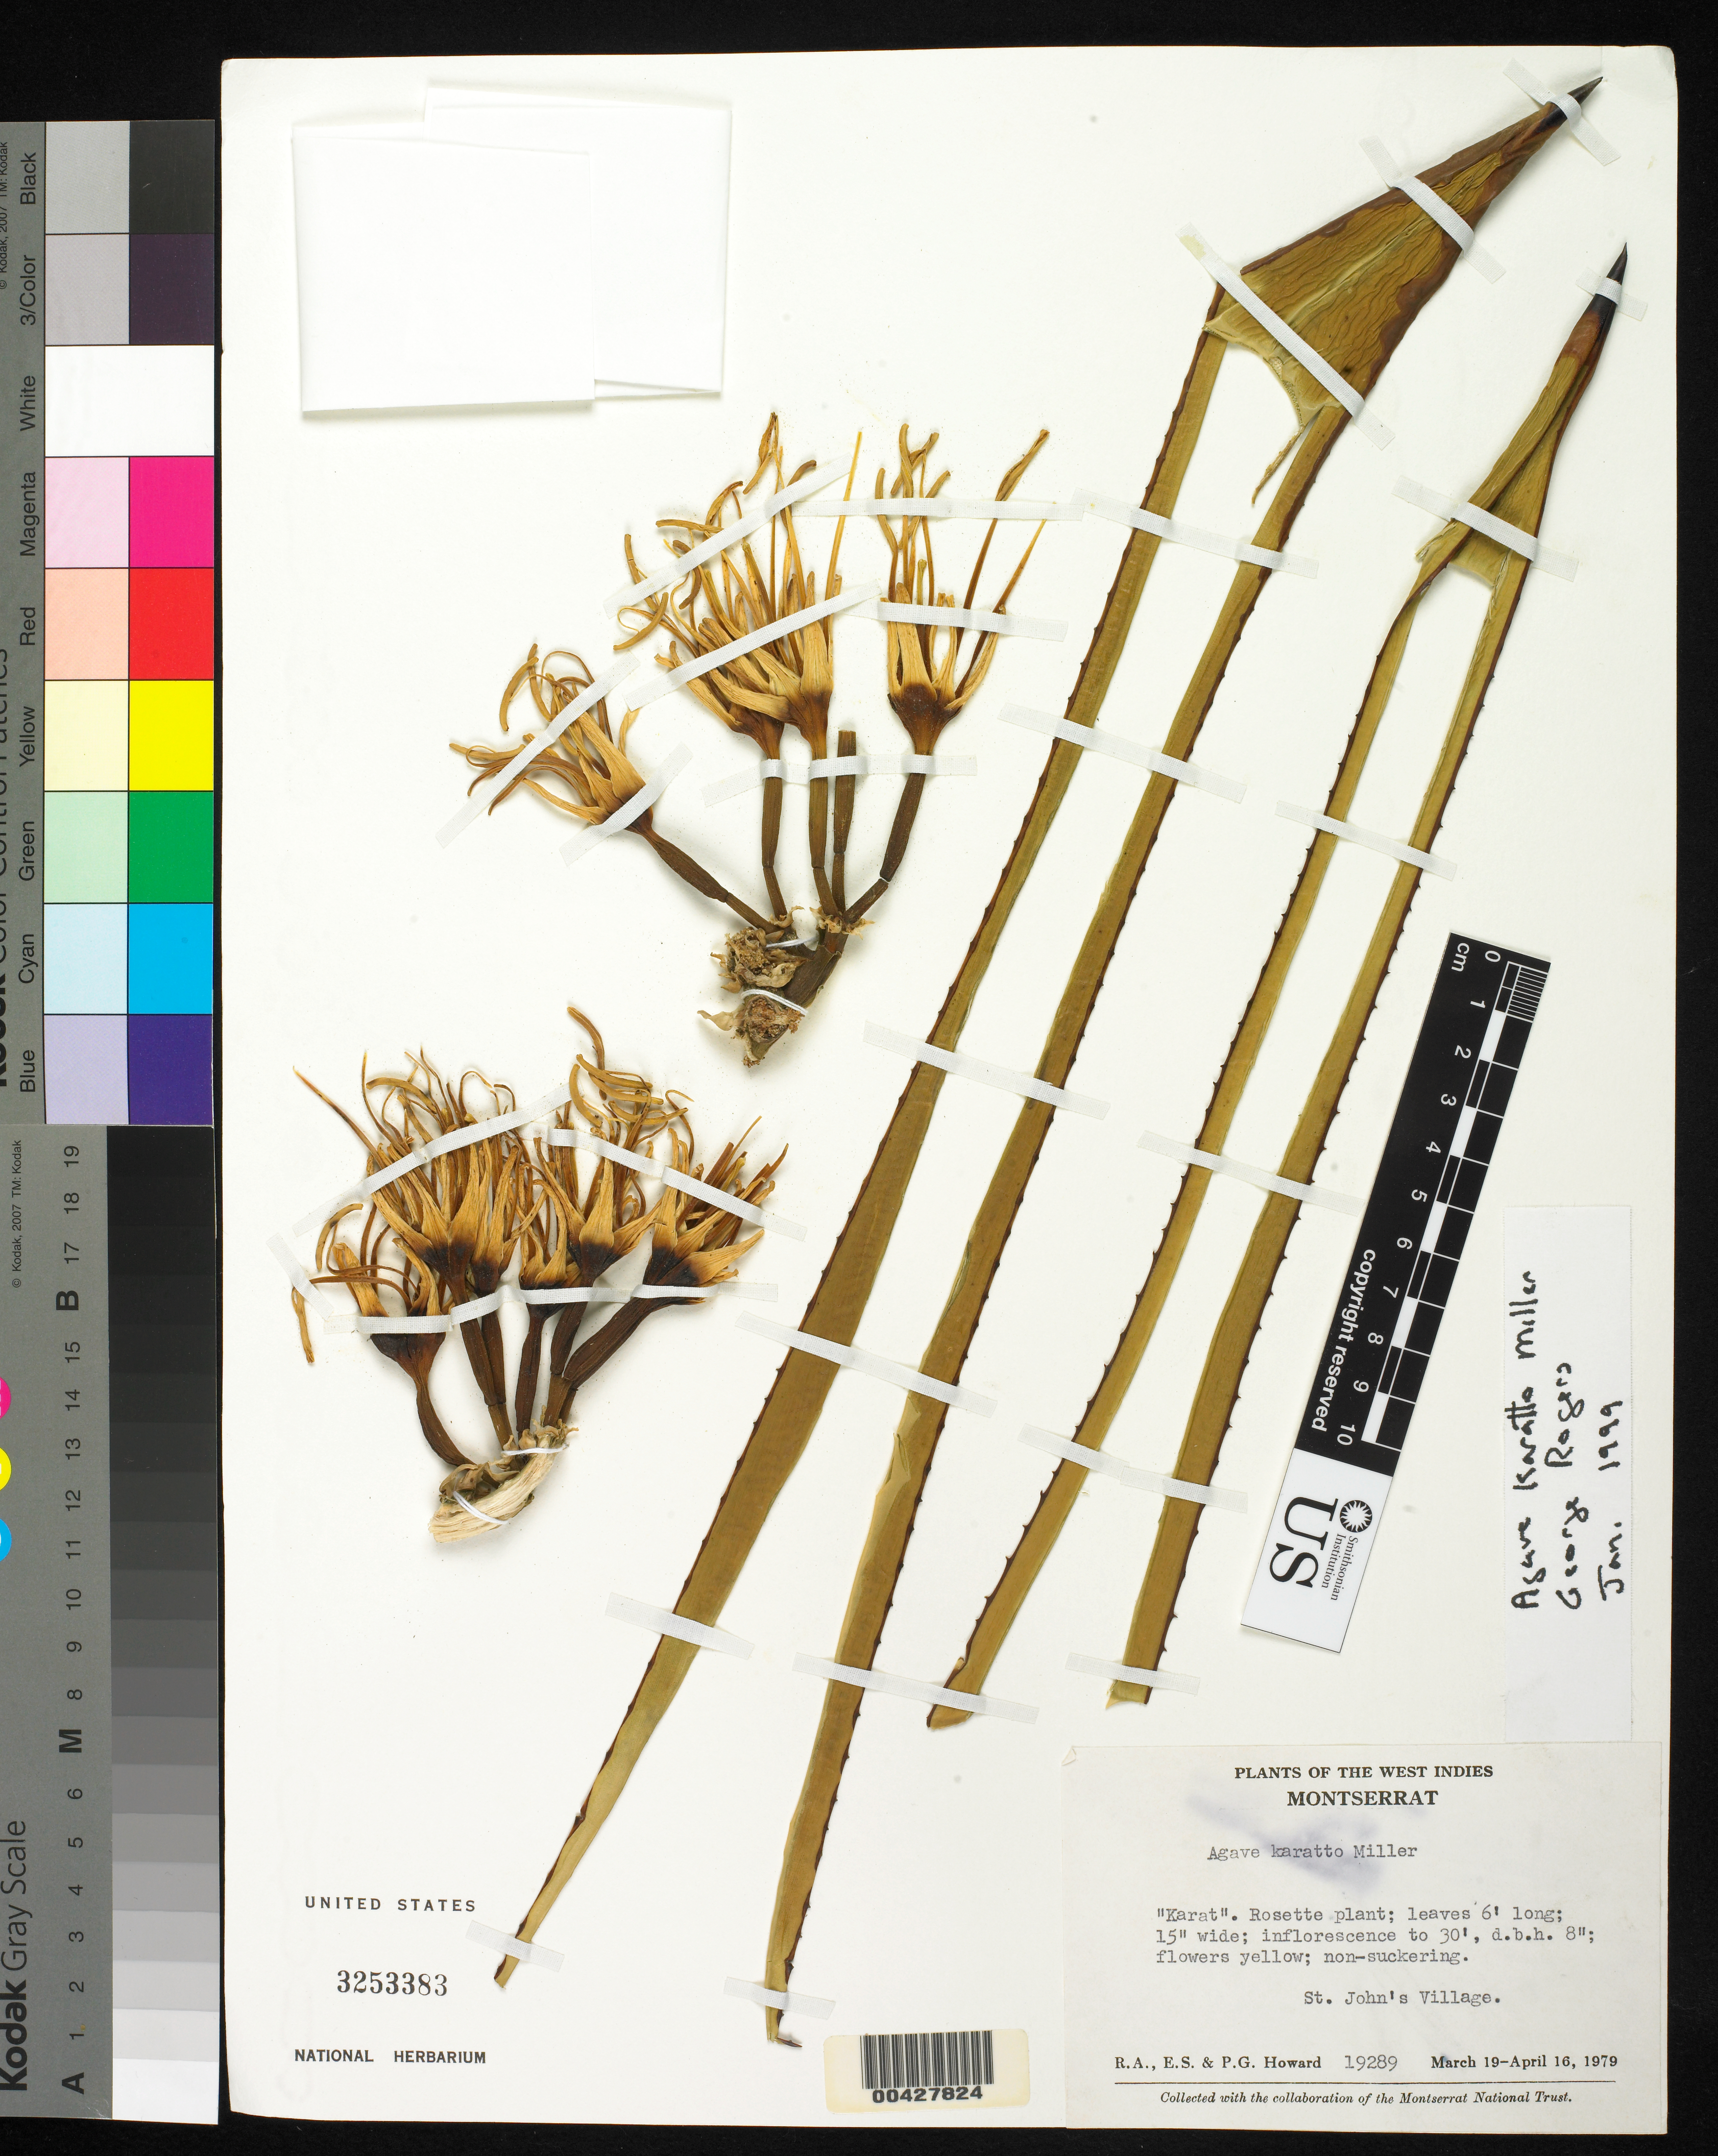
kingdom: Plantae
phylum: Tracheophyta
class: Liliopsida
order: Asparagales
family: Asparagaceae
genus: Agave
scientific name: Agave karatto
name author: Mill.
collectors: R. A. Howard, E. S. Howard & P. Howard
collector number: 19289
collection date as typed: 19 Mar 1979 to 16 Apr 1979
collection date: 1979-03-19/1979-04-16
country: Montserrat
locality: St. john's village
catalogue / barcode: US 3253383